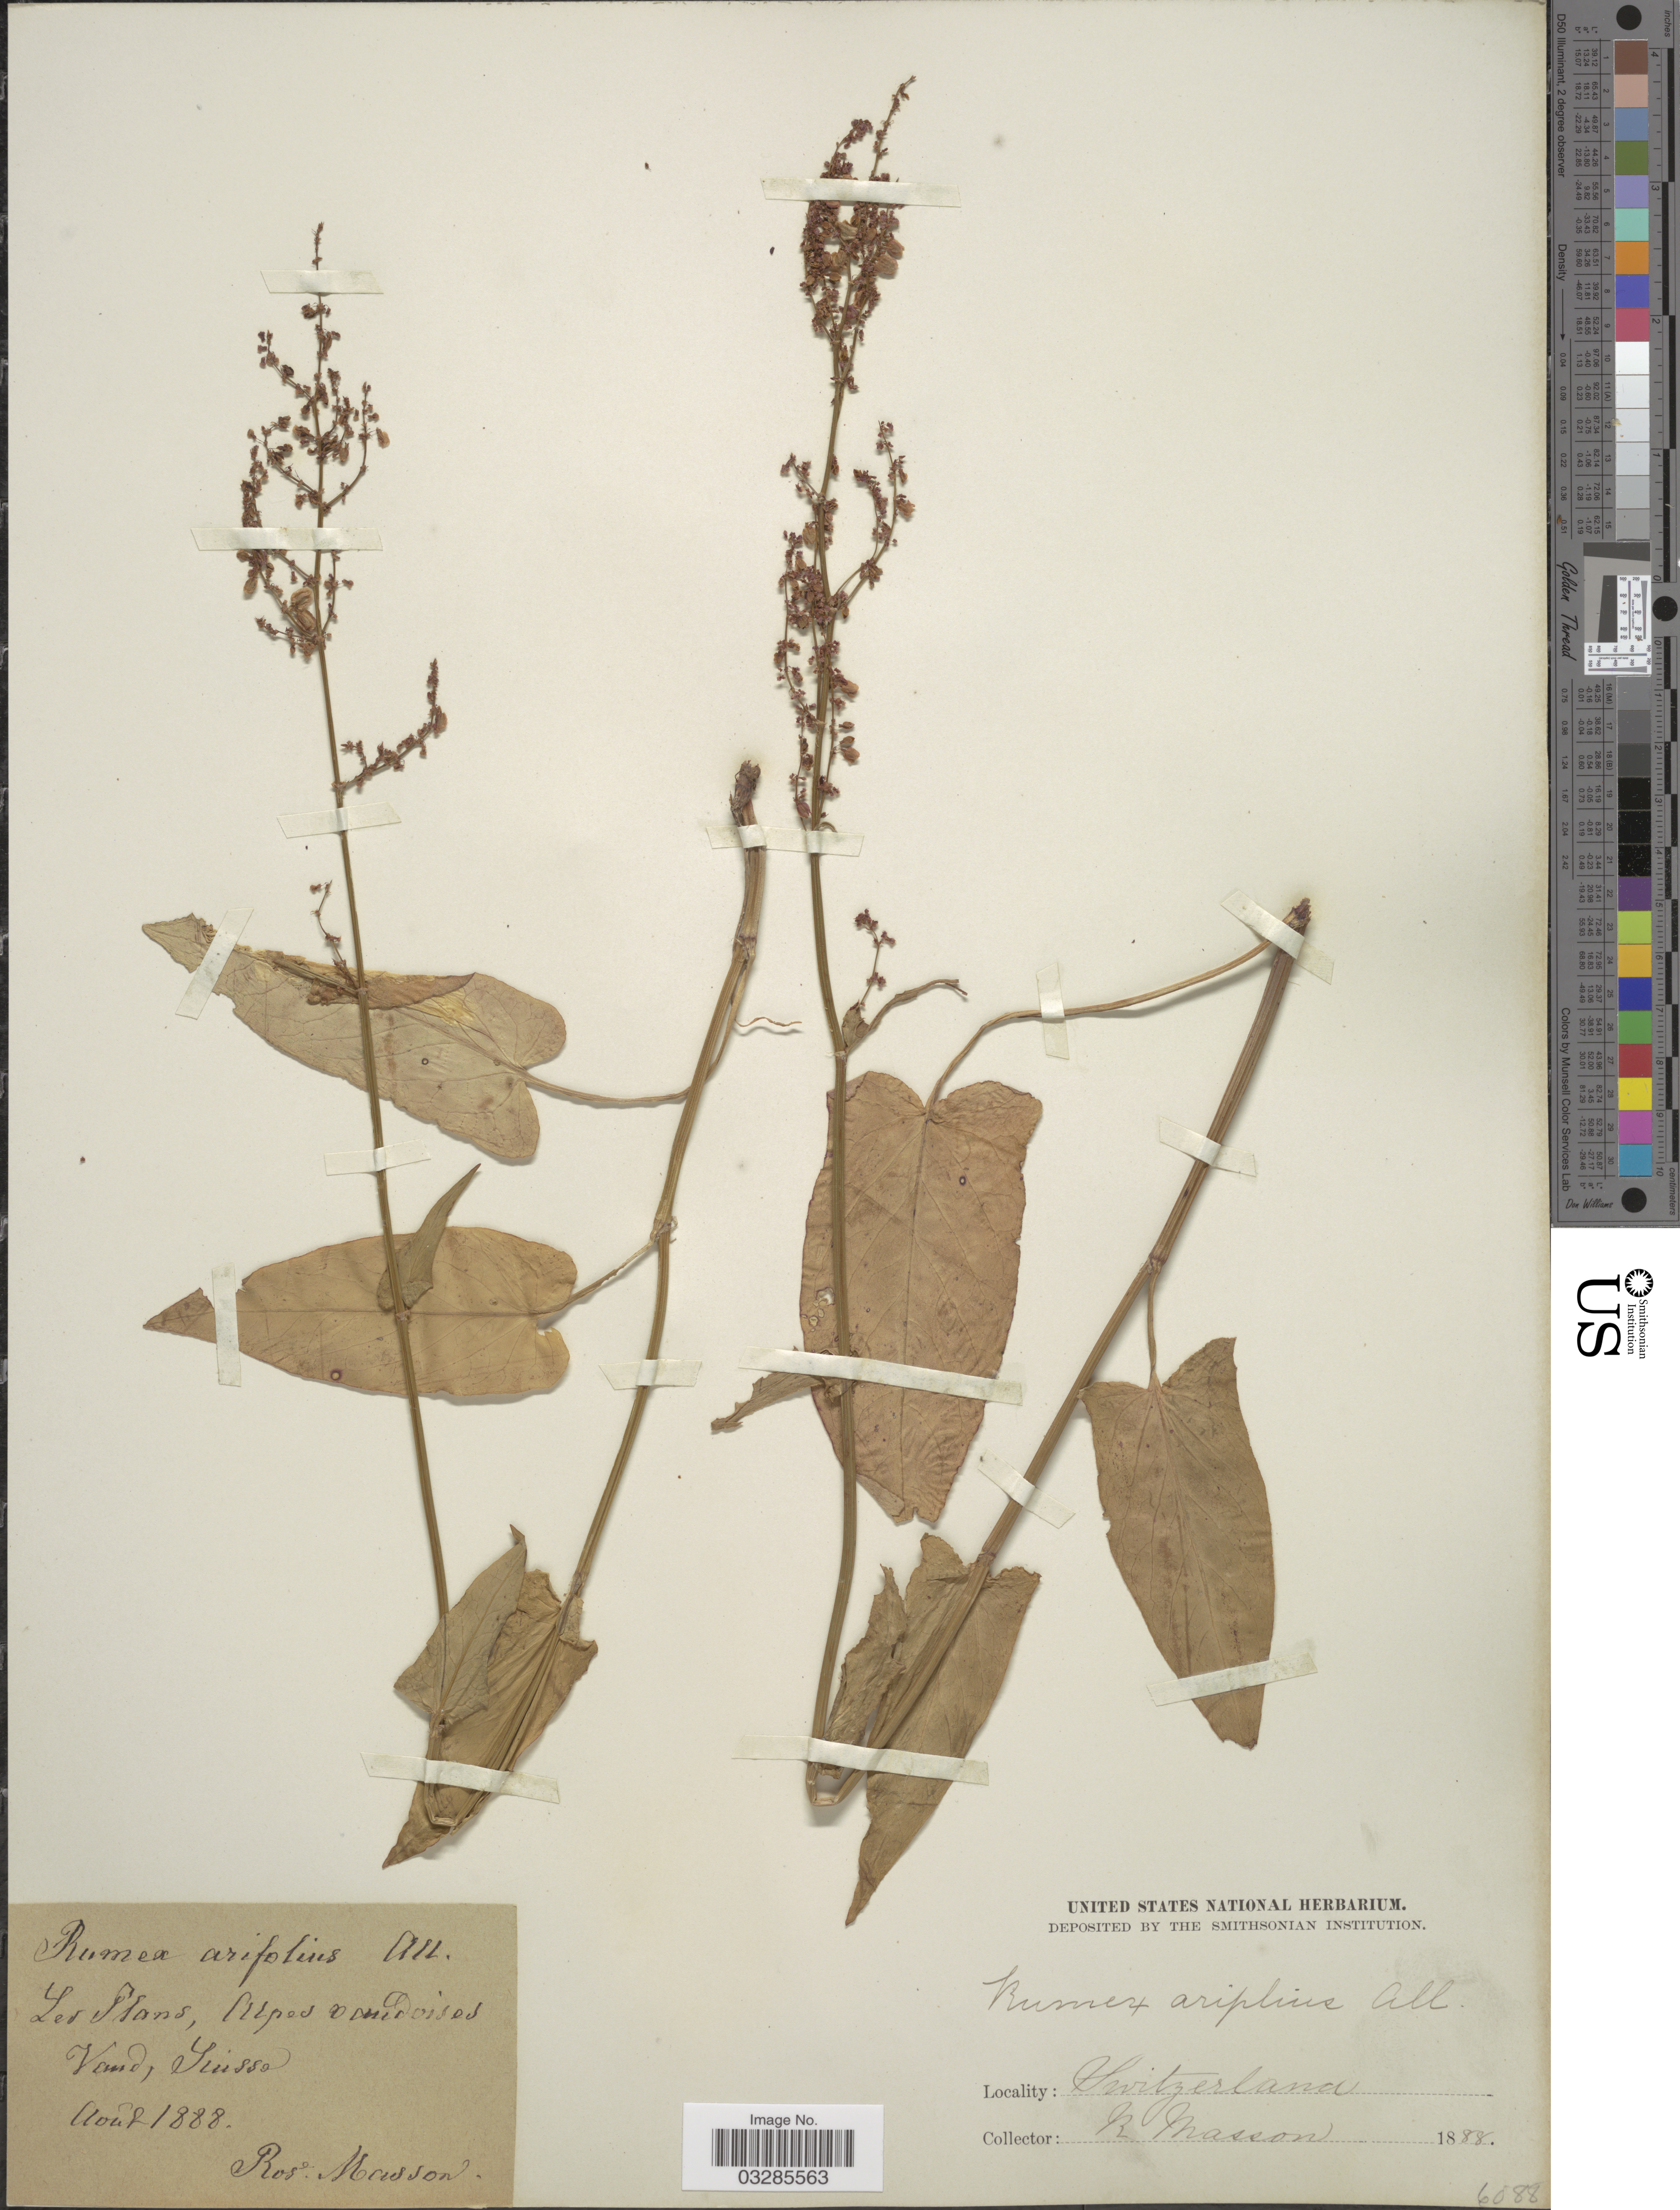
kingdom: Plantae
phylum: Tracheophyta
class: Magnoliopsida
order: Caryophyllales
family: Polygonaceae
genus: Rumex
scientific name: Rumex arifolius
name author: All.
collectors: R. Masson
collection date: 1888-08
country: Switzerland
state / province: Vaud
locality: Les Plans, Alpes Vaudoises. Vaud, Suisse.